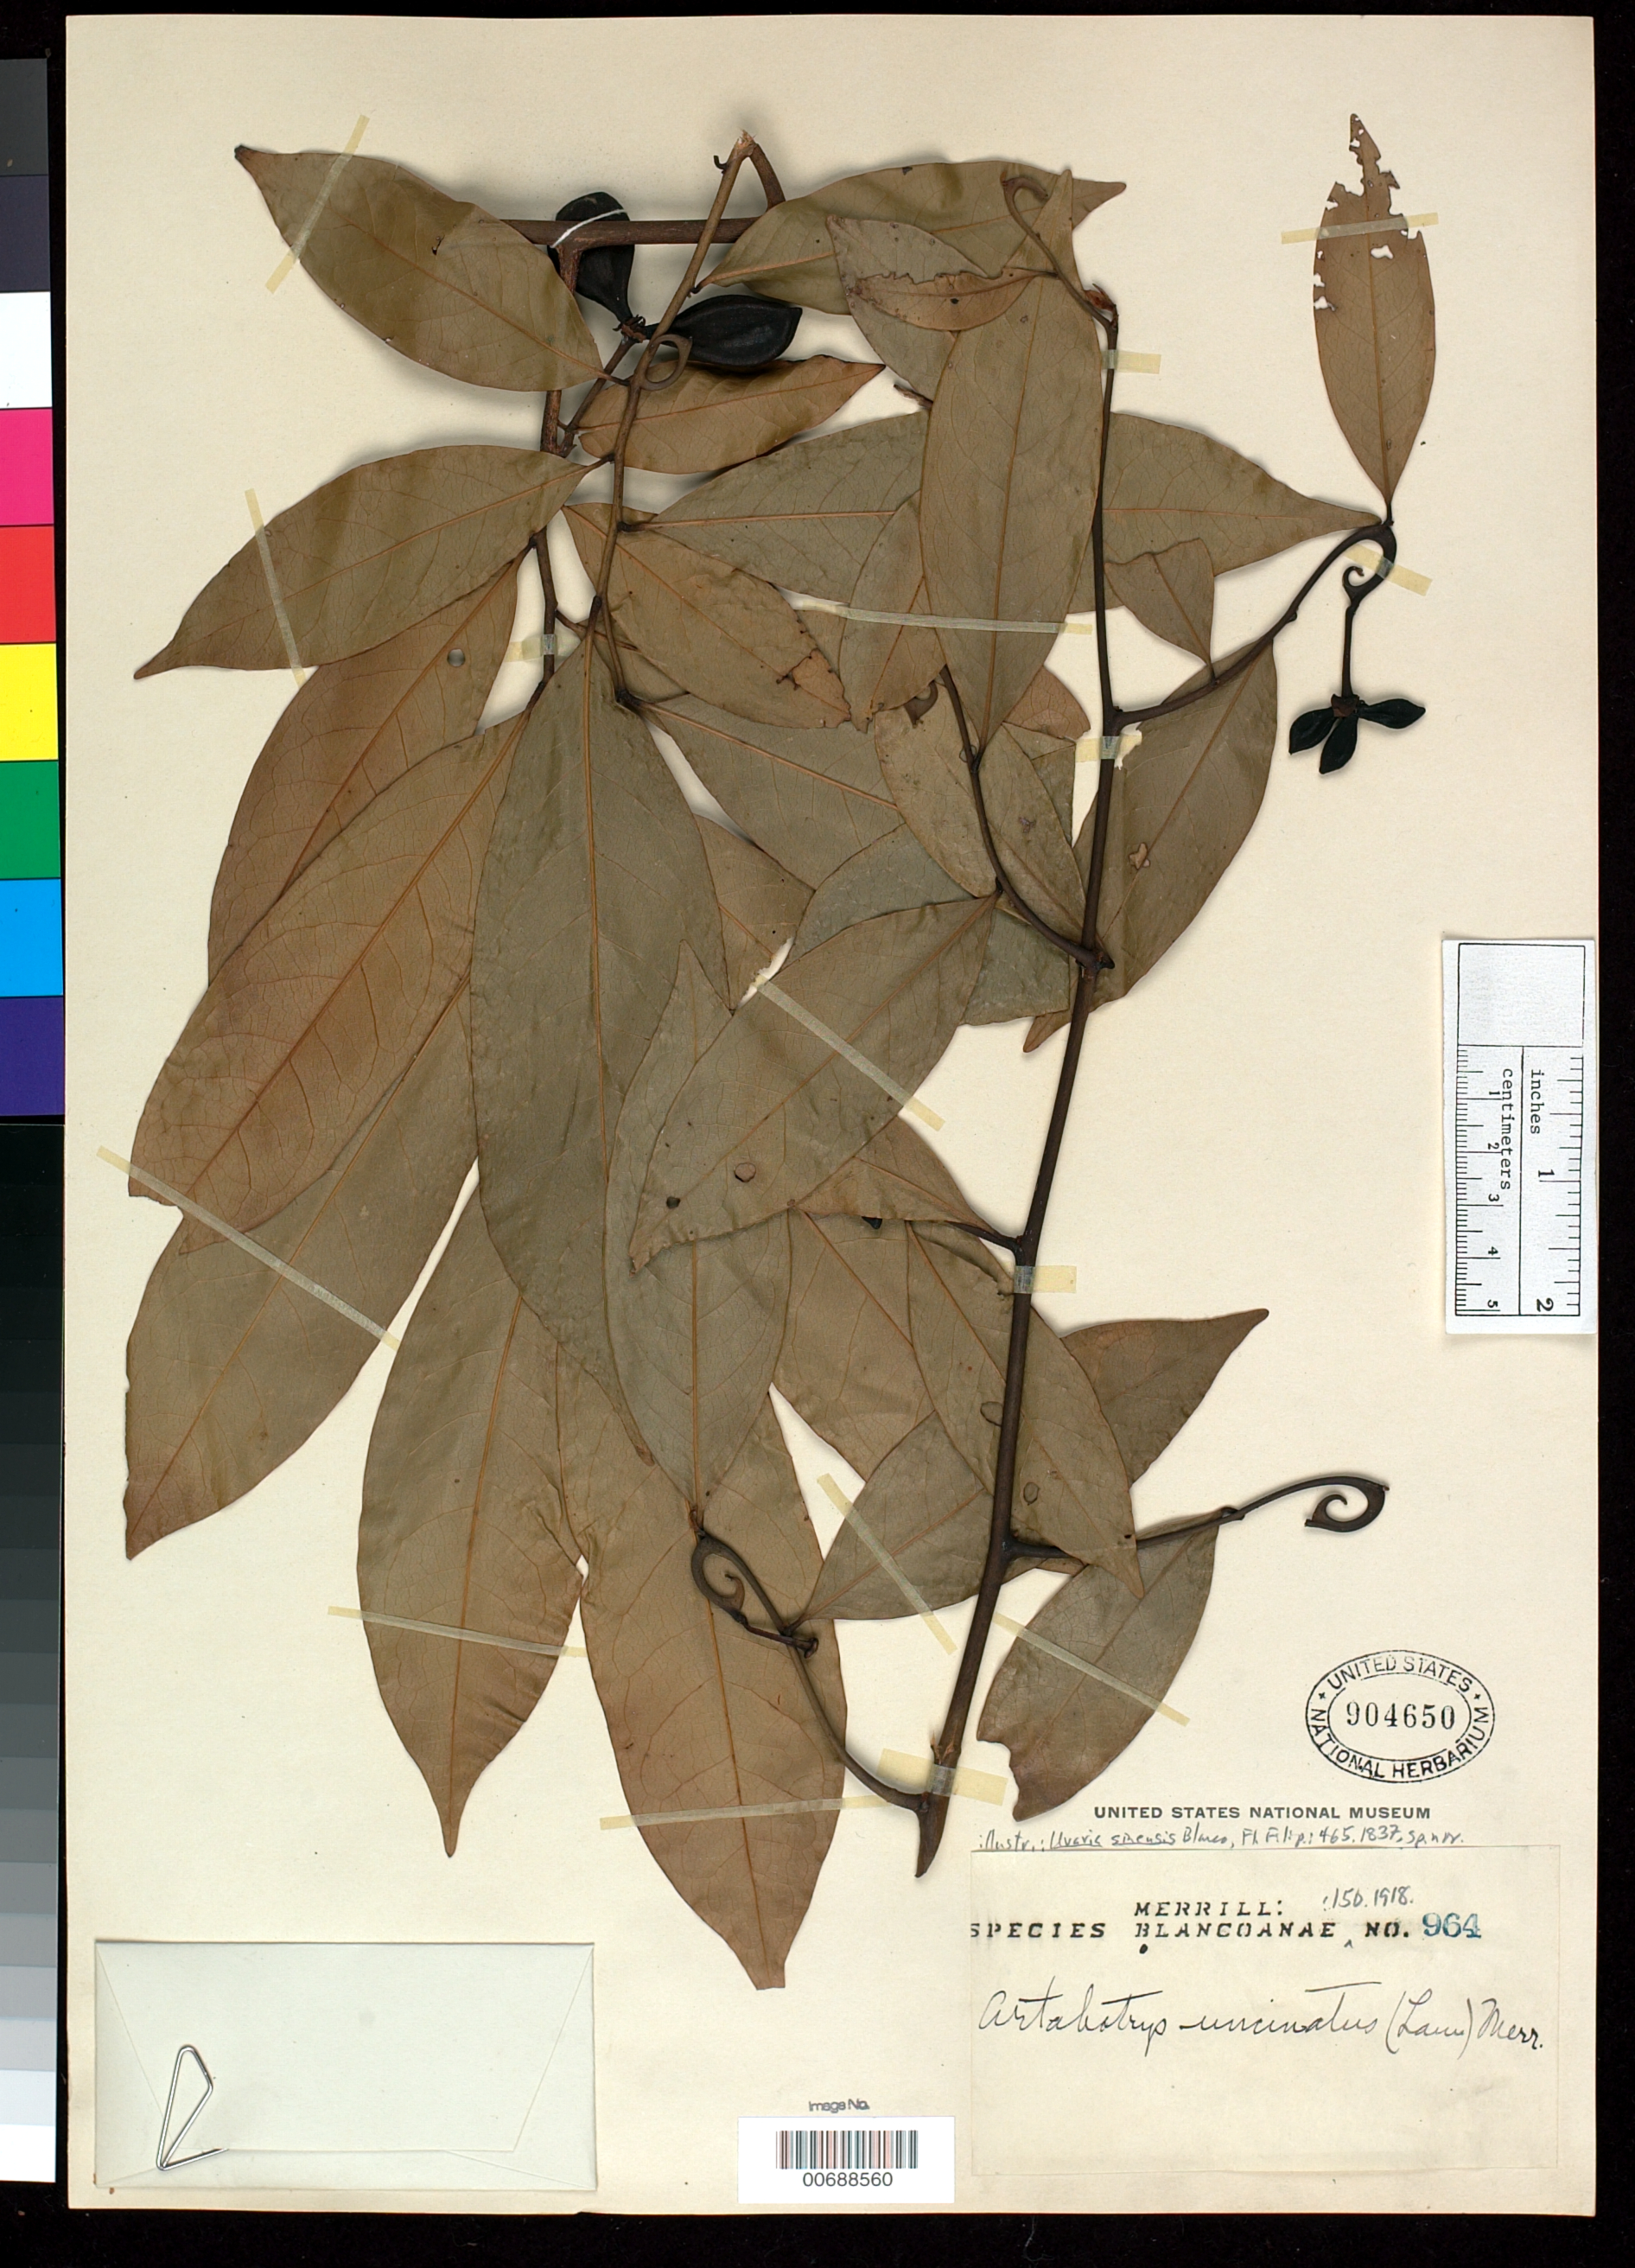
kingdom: Plantae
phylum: Tracheophyta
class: Magnoliopsida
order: Magnoliales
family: Annonaceae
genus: Artabotrys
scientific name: Artabotrys uncinatus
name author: (Lam.) Merr.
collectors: E. D. Merrill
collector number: Sp. Blancoan. 0964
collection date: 1915-01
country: Philippines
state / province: Calabarzon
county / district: Rizal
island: Luzon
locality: Antipolo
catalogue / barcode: US 904650